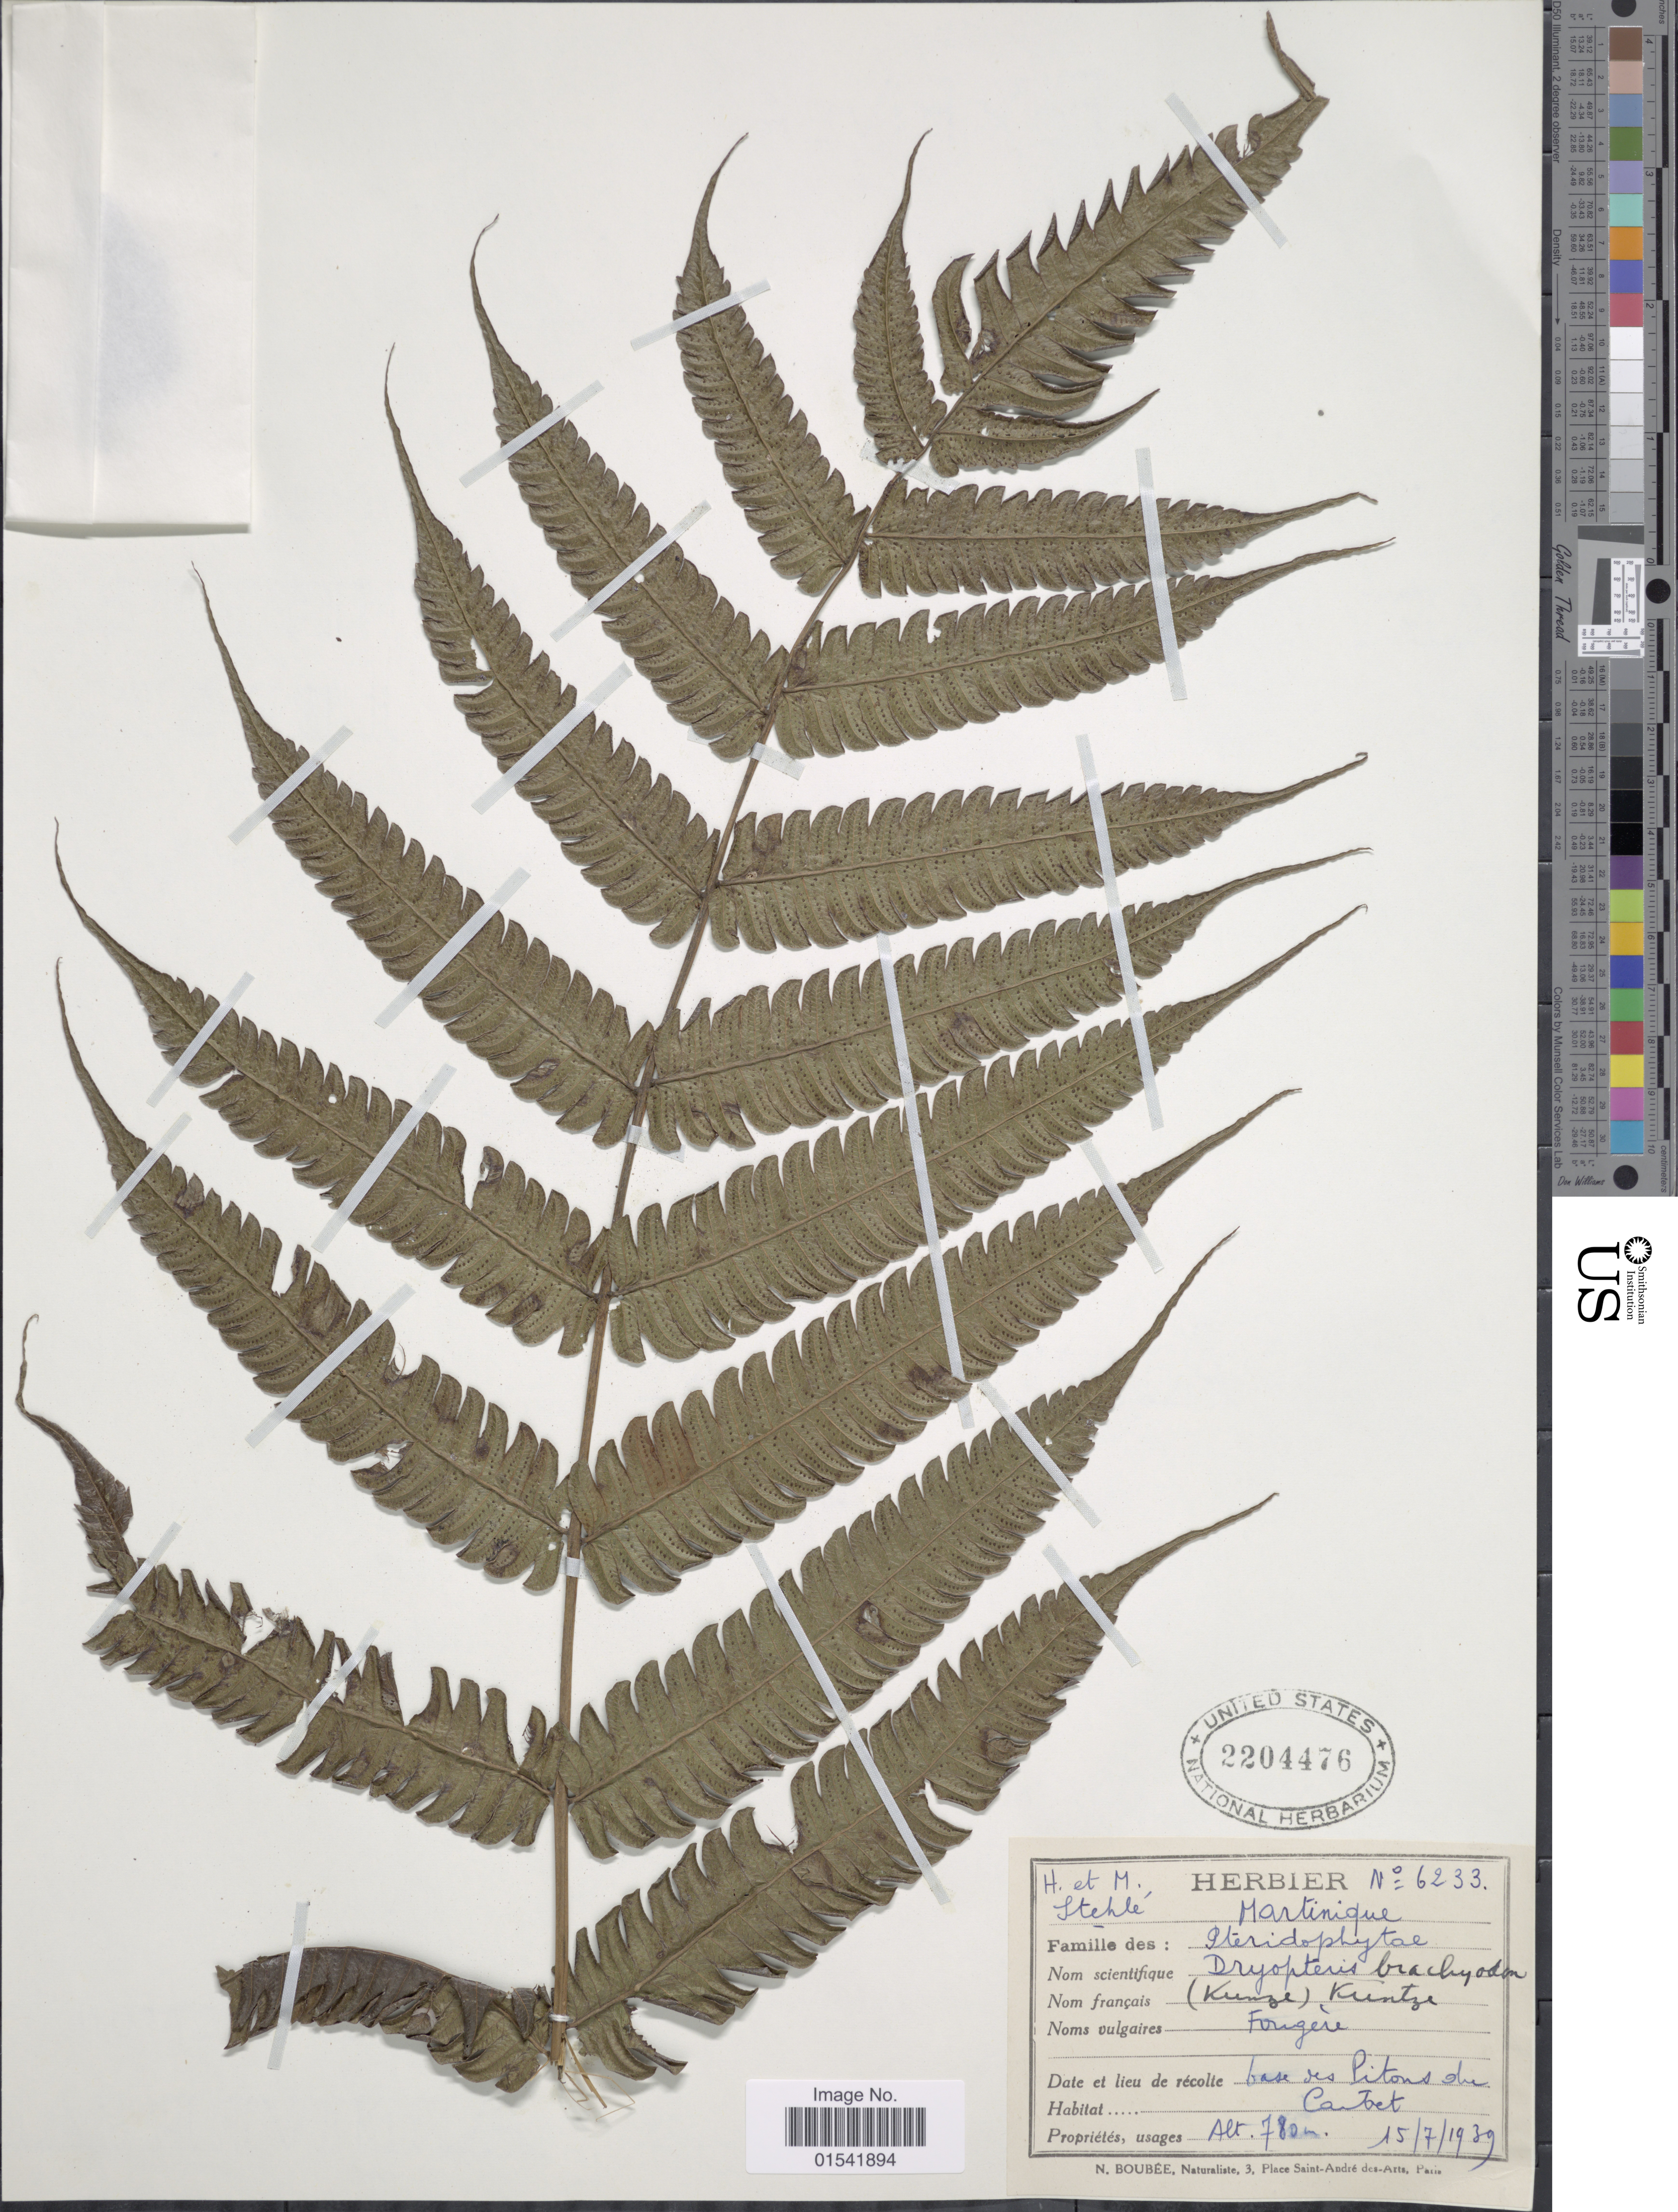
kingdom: Plantae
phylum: Tracheophyta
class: Polypodiopsida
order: Polypodiales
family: Thelypteridaceae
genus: Steiropteris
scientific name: Steiropteris glandulosa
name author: (Hook. f.) Pic. Serm.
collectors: H. Stehlé & M. Stehlé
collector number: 6233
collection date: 1939-07-15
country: Martinique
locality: Fougére, base des Pitons du Carbet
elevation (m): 780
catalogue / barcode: US 2204476